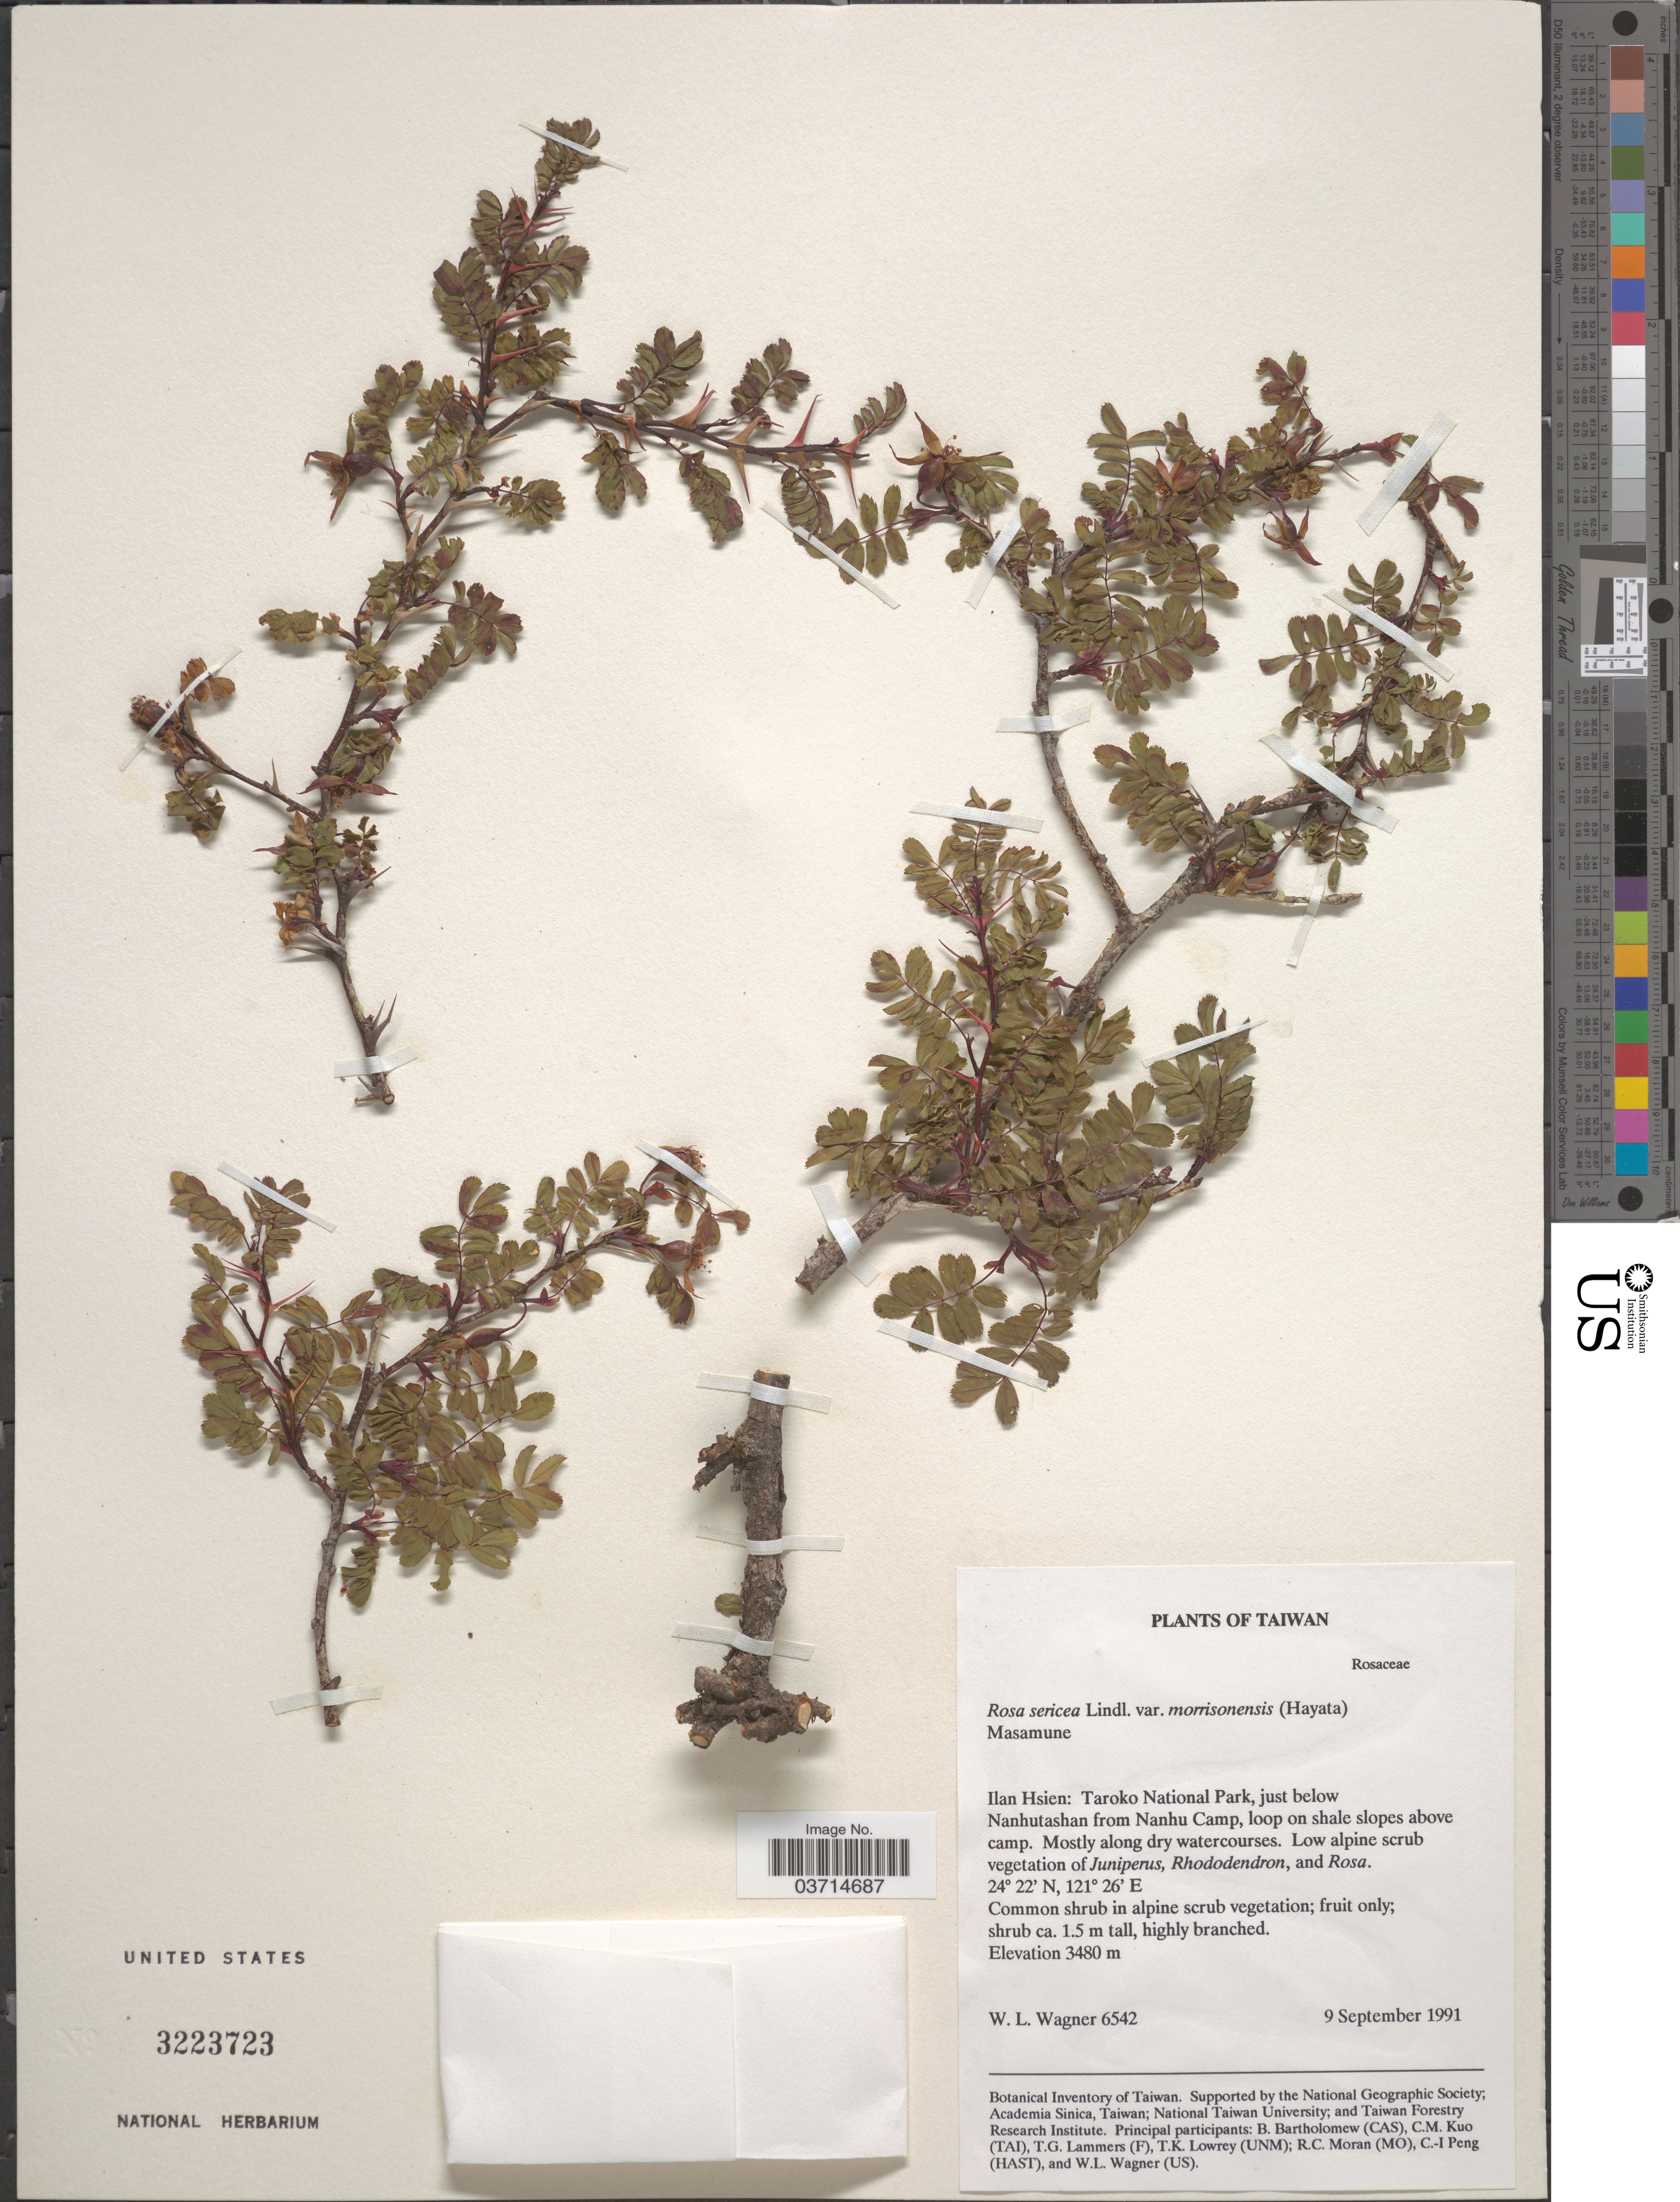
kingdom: Plantae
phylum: Tracheophyta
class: Magnoliopsida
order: Rosales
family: Rosaceae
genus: Rosa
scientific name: Rosa omeiensis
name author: Rolfe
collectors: W. L. Wagner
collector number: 6542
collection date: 1991-09-09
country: Taiwan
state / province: Ilan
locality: Ilan Hsien: Taroko National Park, just below Nanhutashan from Nanhu Camp.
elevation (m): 3480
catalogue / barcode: US 3223723